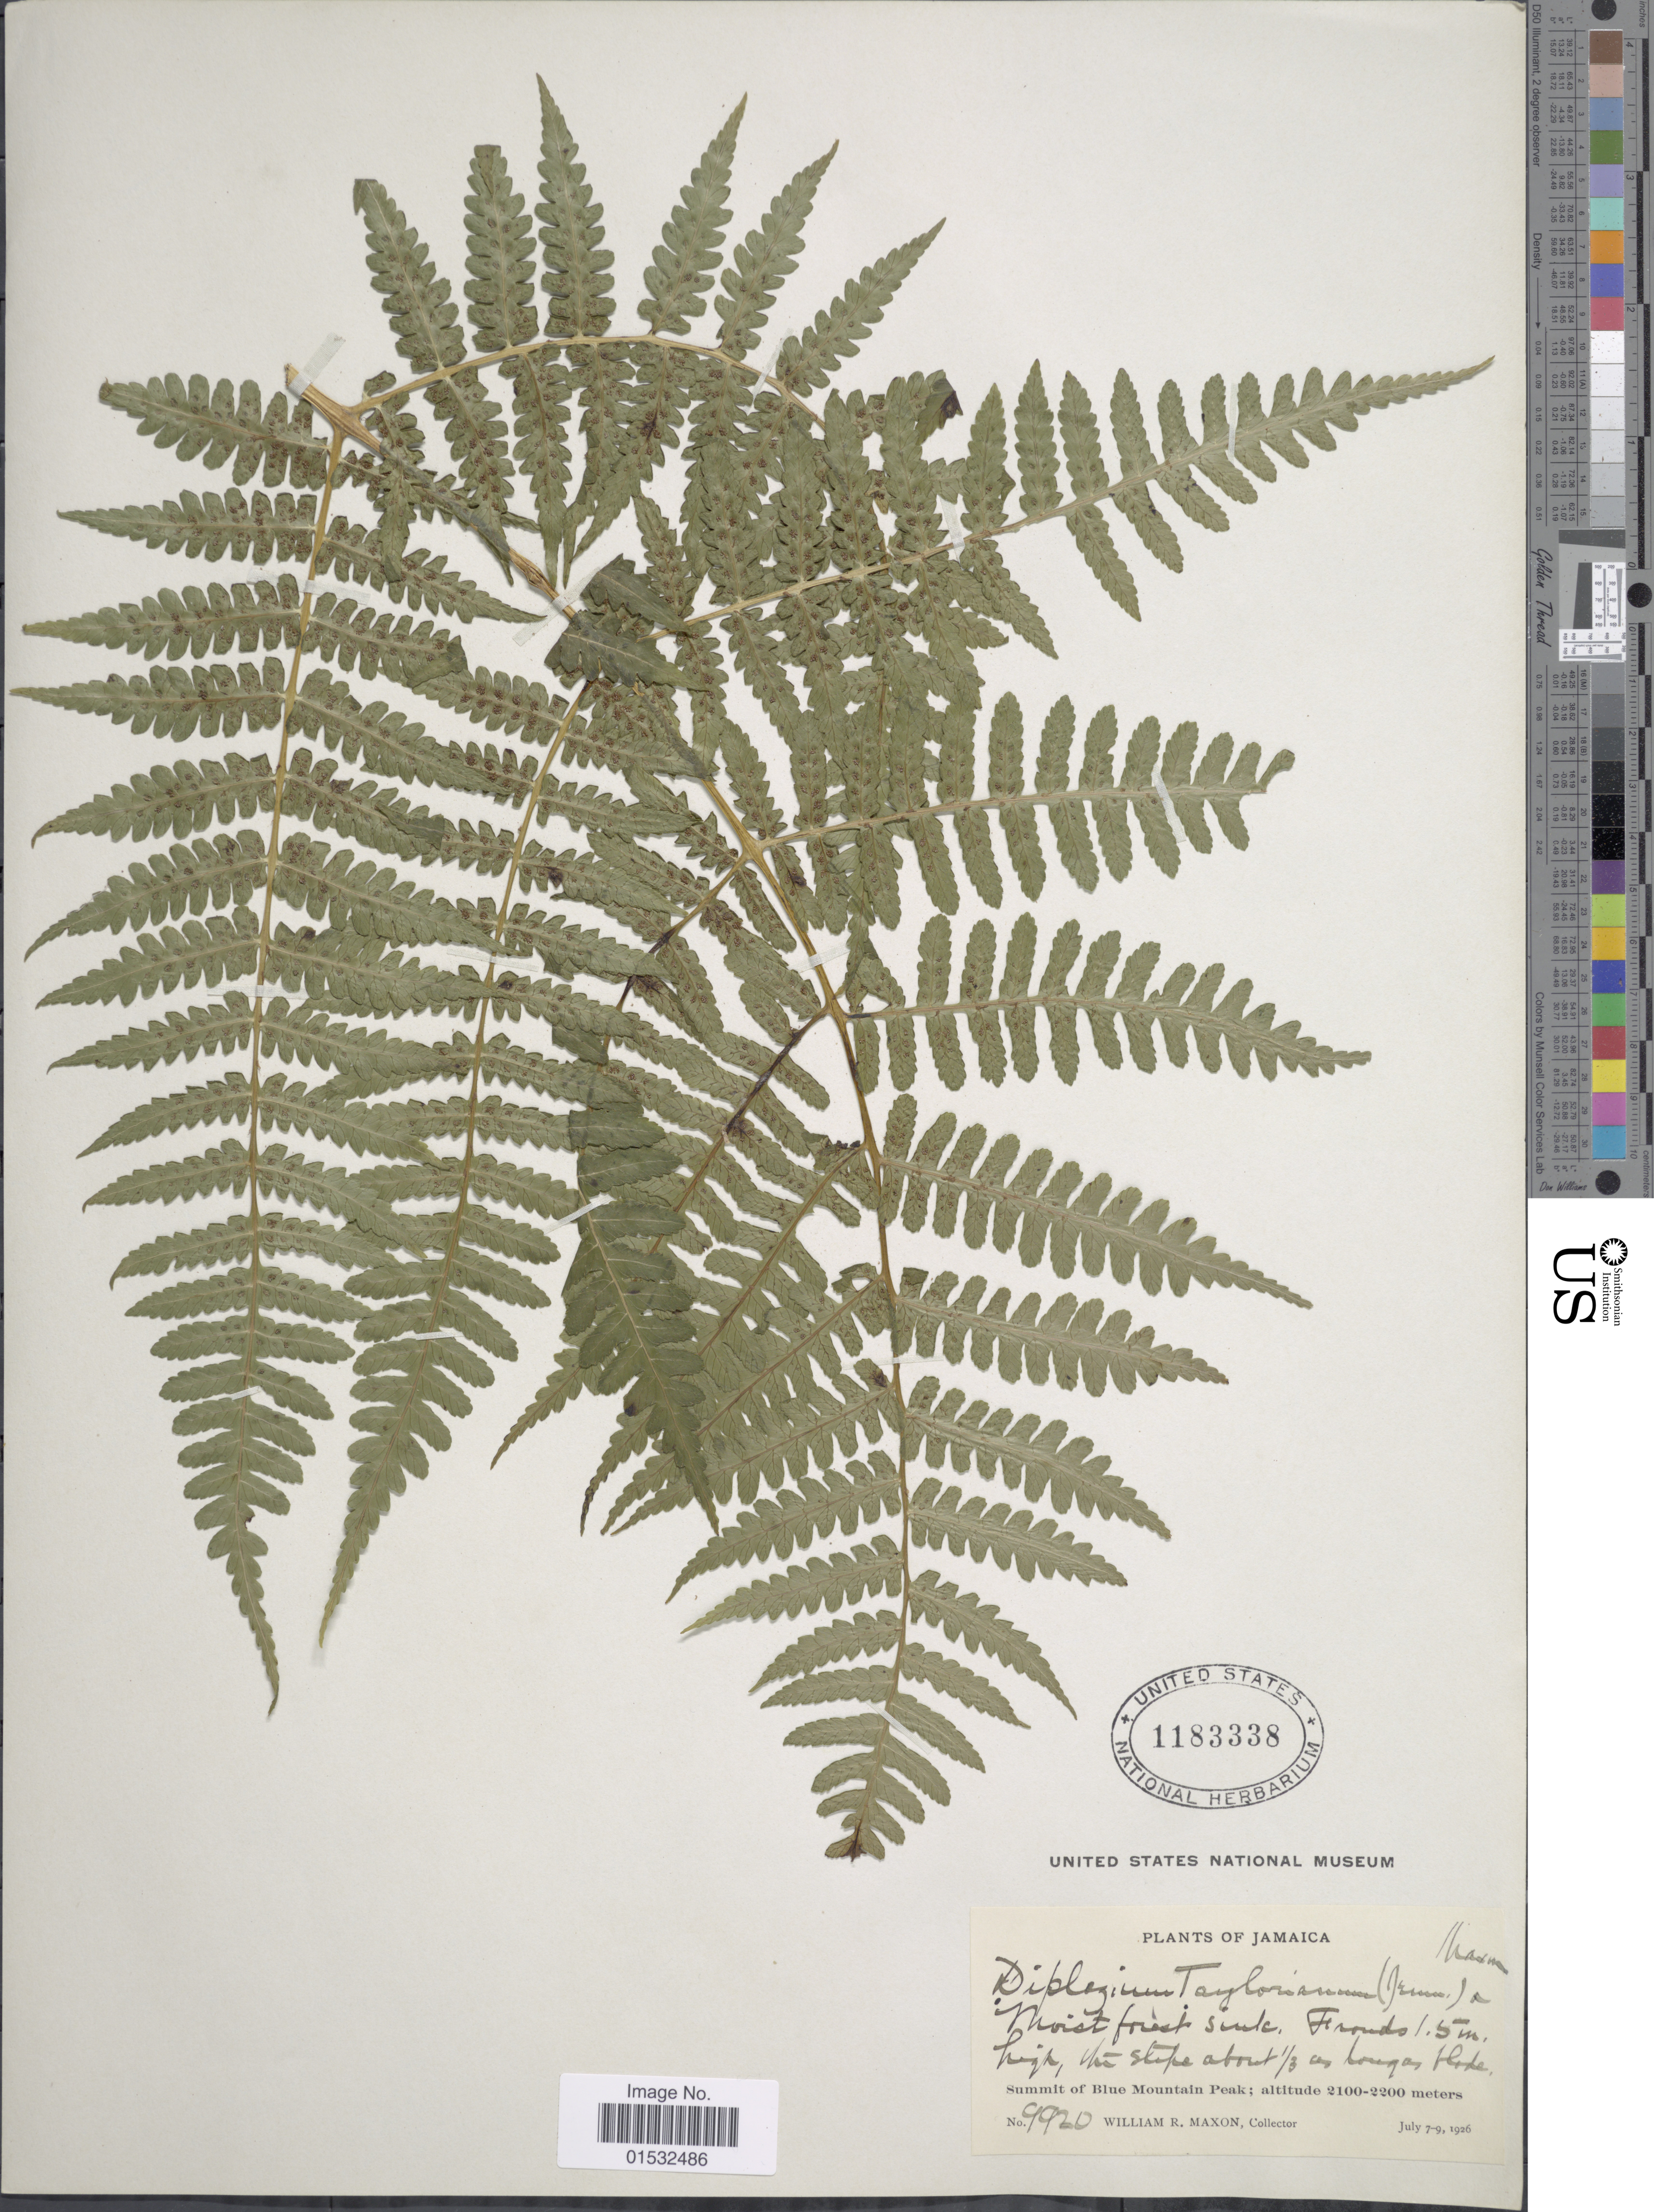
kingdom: Plantae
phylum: Tracheophyta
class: Polypodiopsida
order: Polypodiales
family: Athyriaceae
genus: Diplazium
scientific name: Diplazium taylorianum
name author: (Jenman) Maxon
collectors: W. R. Maxon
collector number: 9920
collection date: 1926-07-07/1926-07-09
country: Jamaica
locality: Summit of Blue Mountain Peak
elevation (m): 2100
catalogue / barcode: US 1183338